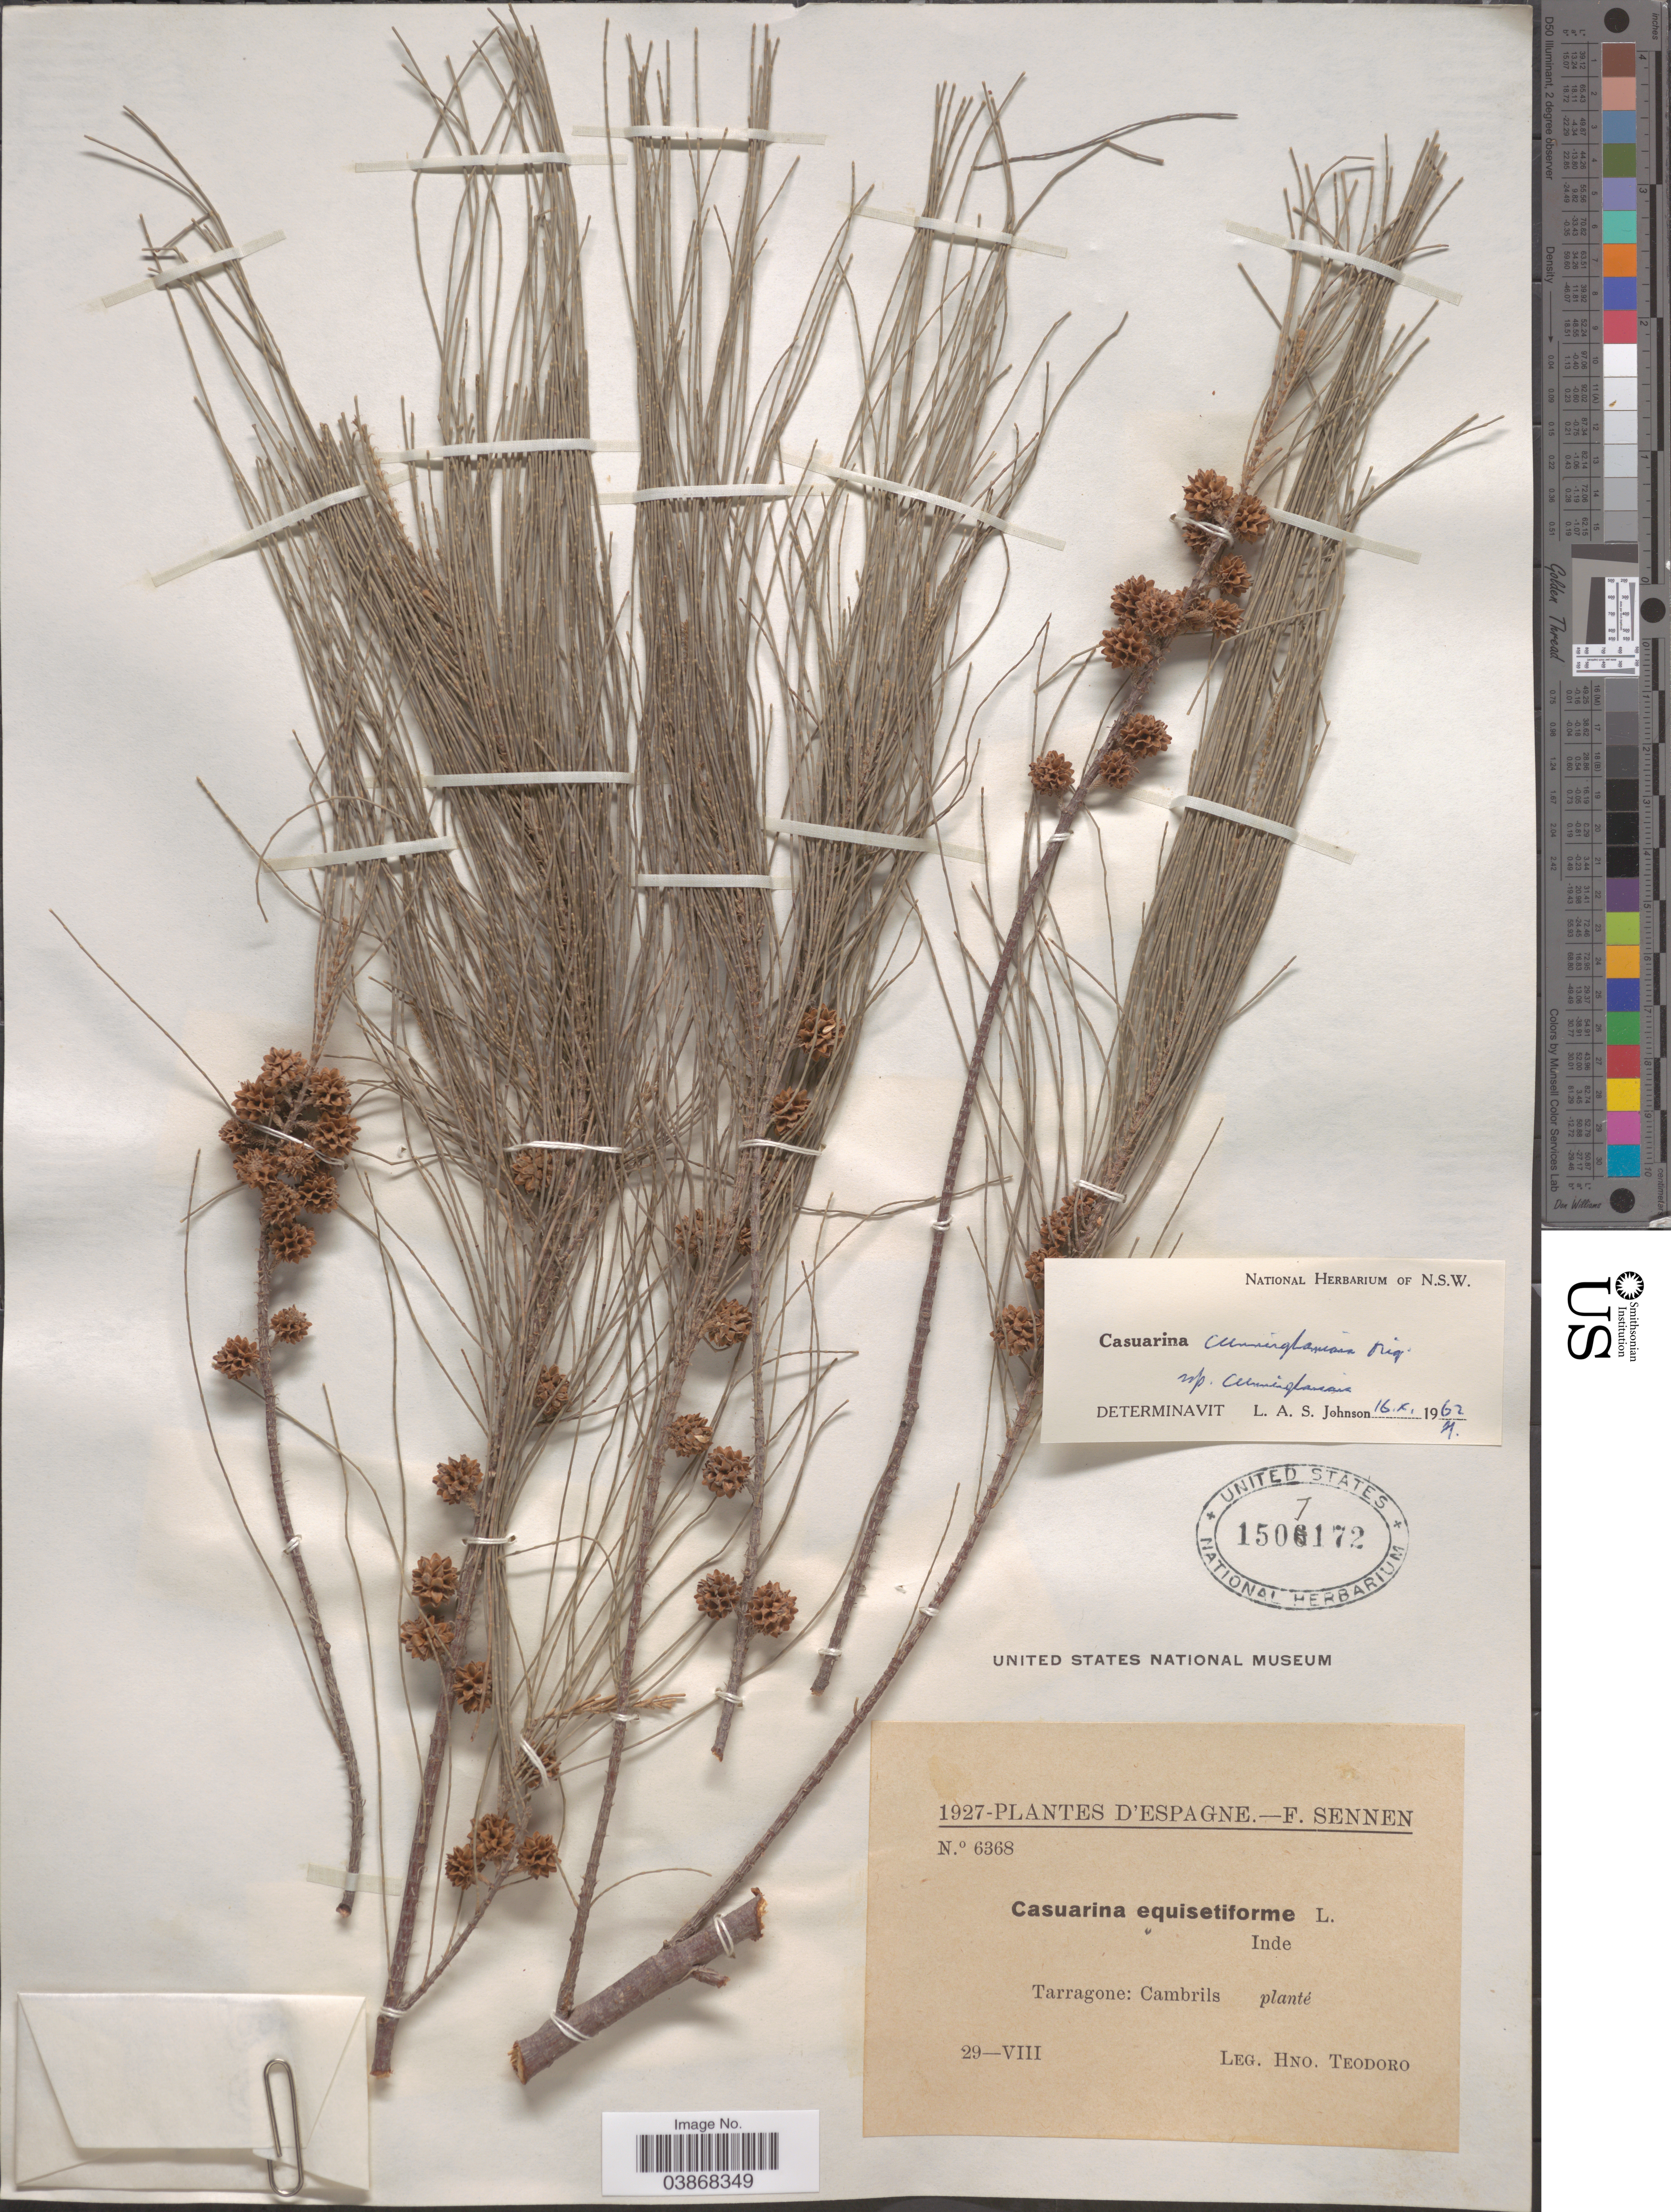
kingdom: Plantae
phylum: Tracheophyta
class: Magnoliopsida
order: Fagales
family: Casuarinaceae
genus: Casuarina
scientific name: Casuarina cunninghamiana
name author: Miq.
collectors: H. Teodoro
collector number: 6368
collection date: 1927-08-29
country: Spain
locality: Tarragone: Cambrils.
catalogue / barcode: US 1507172